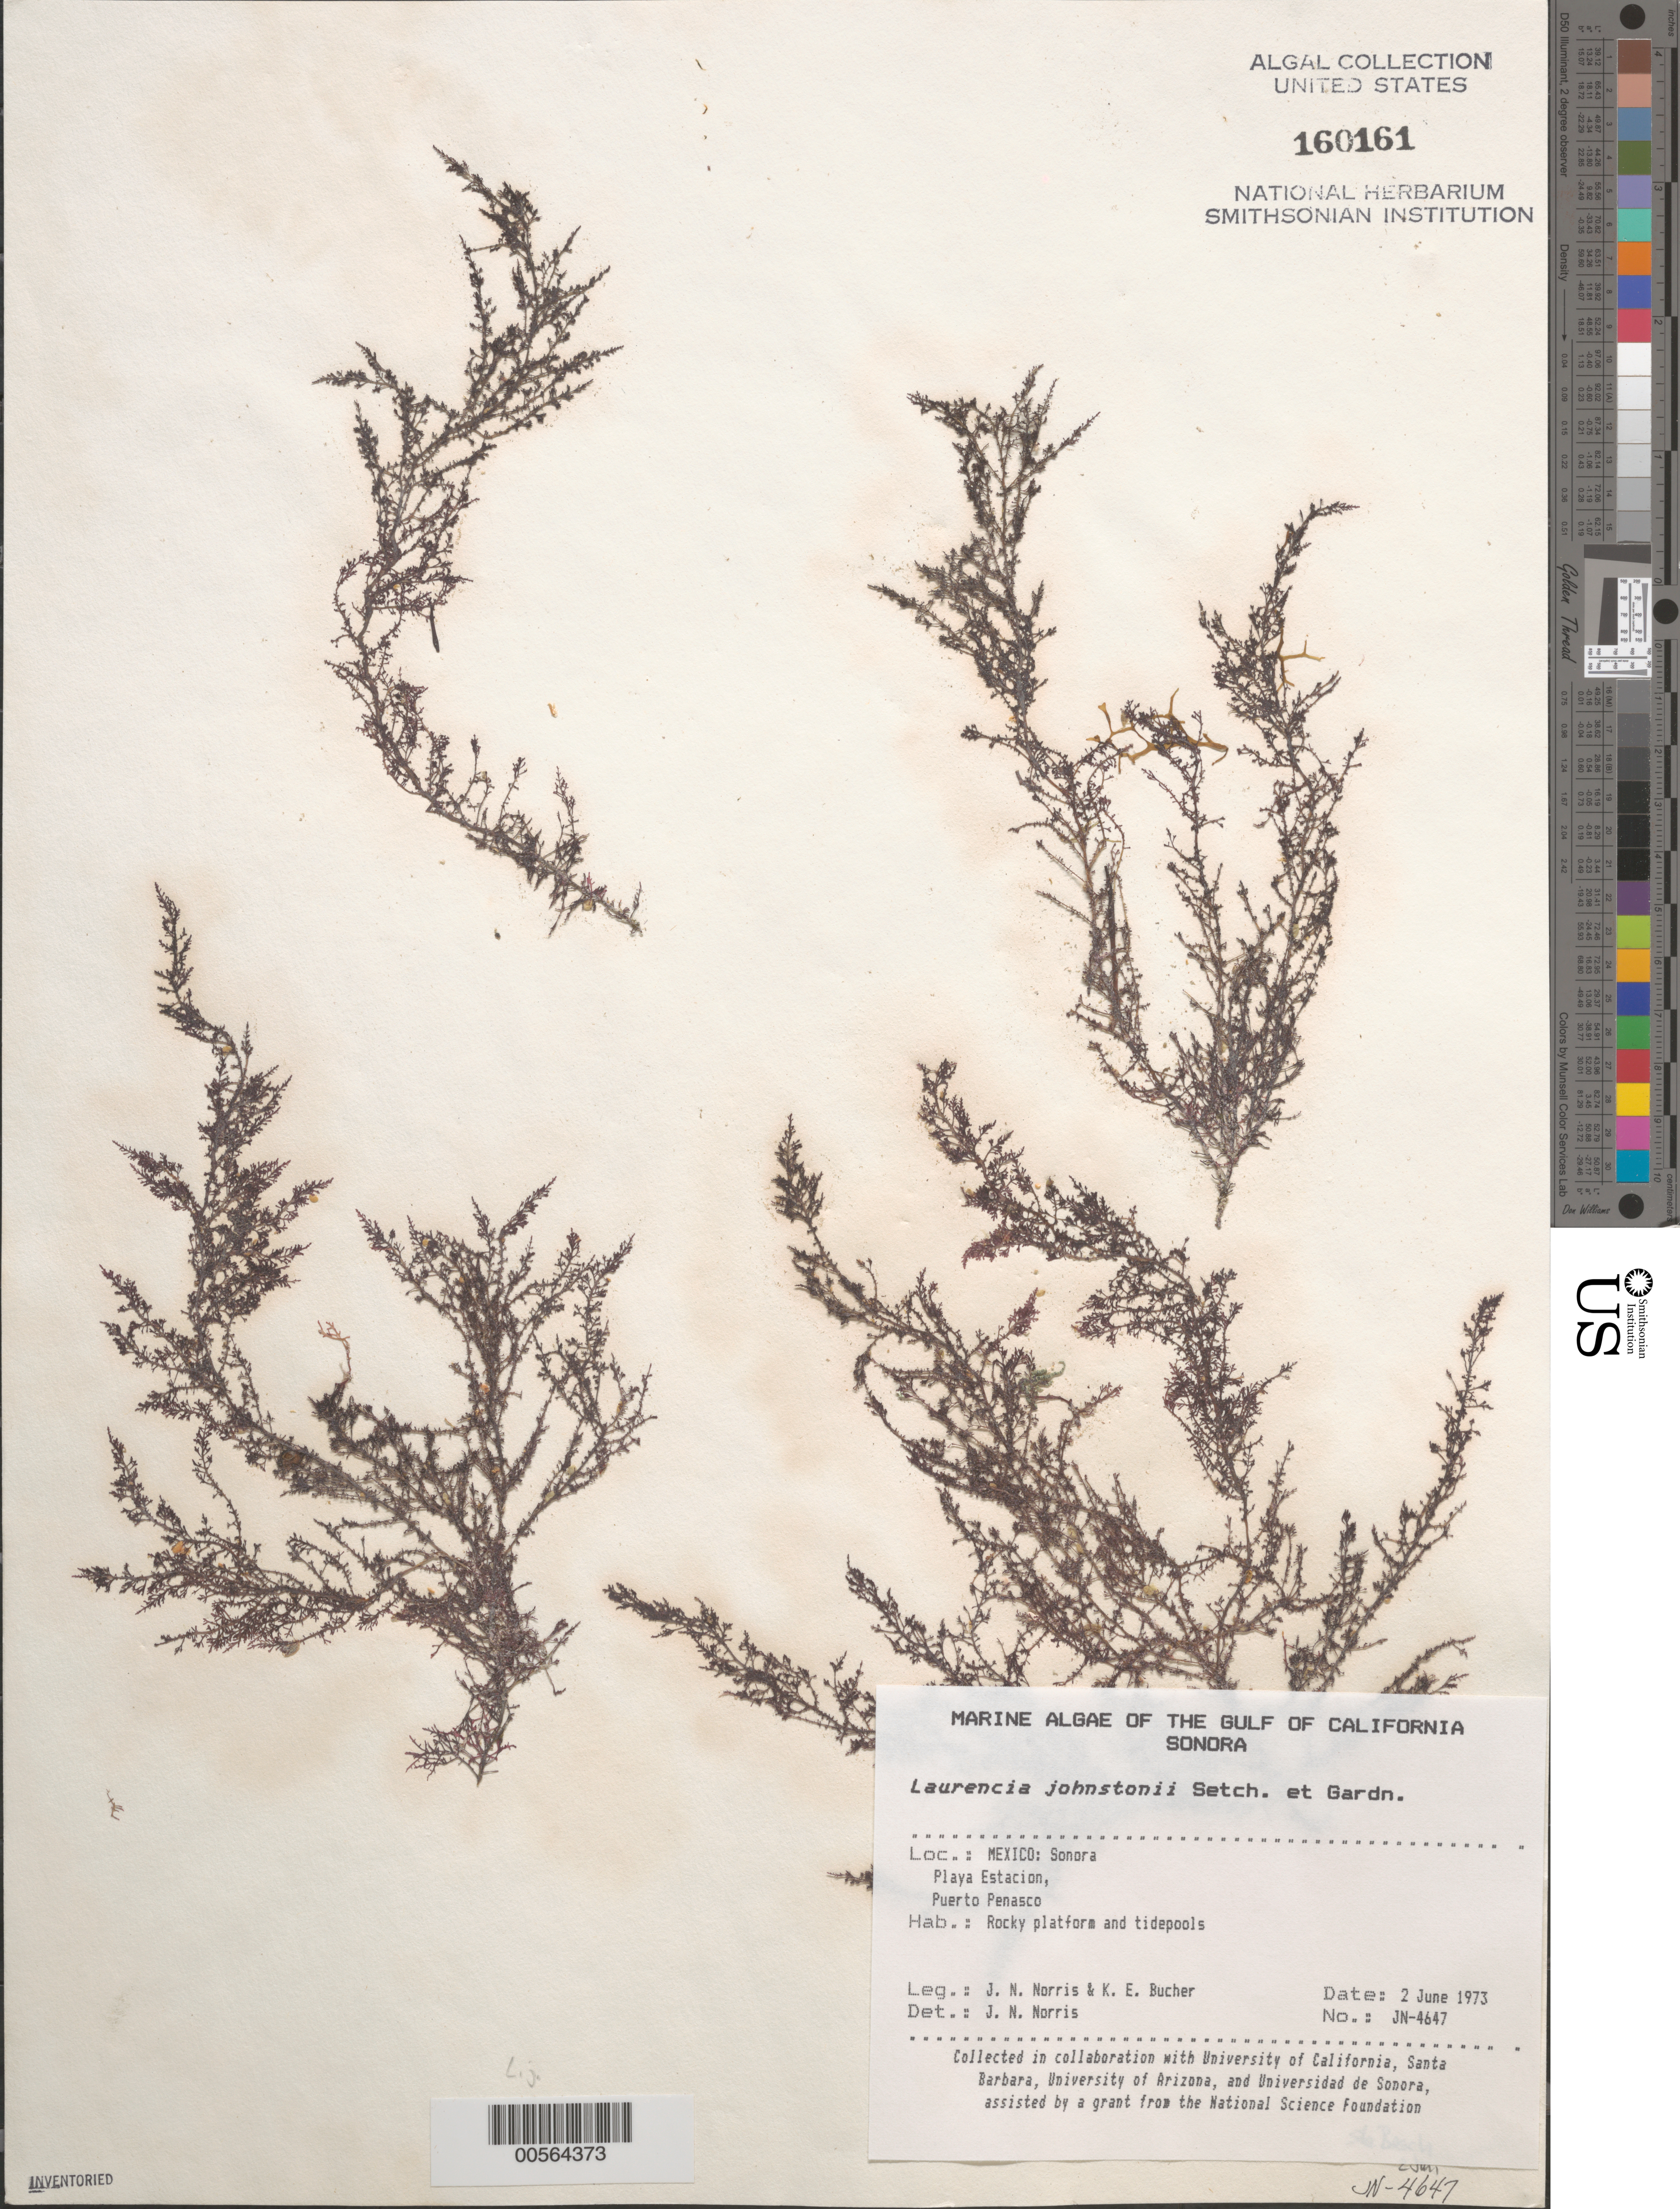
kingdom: Plantae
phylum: Rhodophyta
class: Florideophyceae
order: Ceramiales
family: Rhodomelaceae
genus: Laurencia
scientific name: Laurencia johnstonii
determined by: Norris, James N.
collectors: J. N. Norris & K. E. Bucher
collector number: JN-4647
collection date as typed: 02 Jun 1973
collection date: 1973-06-02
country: Mexico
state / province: Sonora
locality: Playa Estacion, Puerto Penasco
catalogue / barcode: US 160161